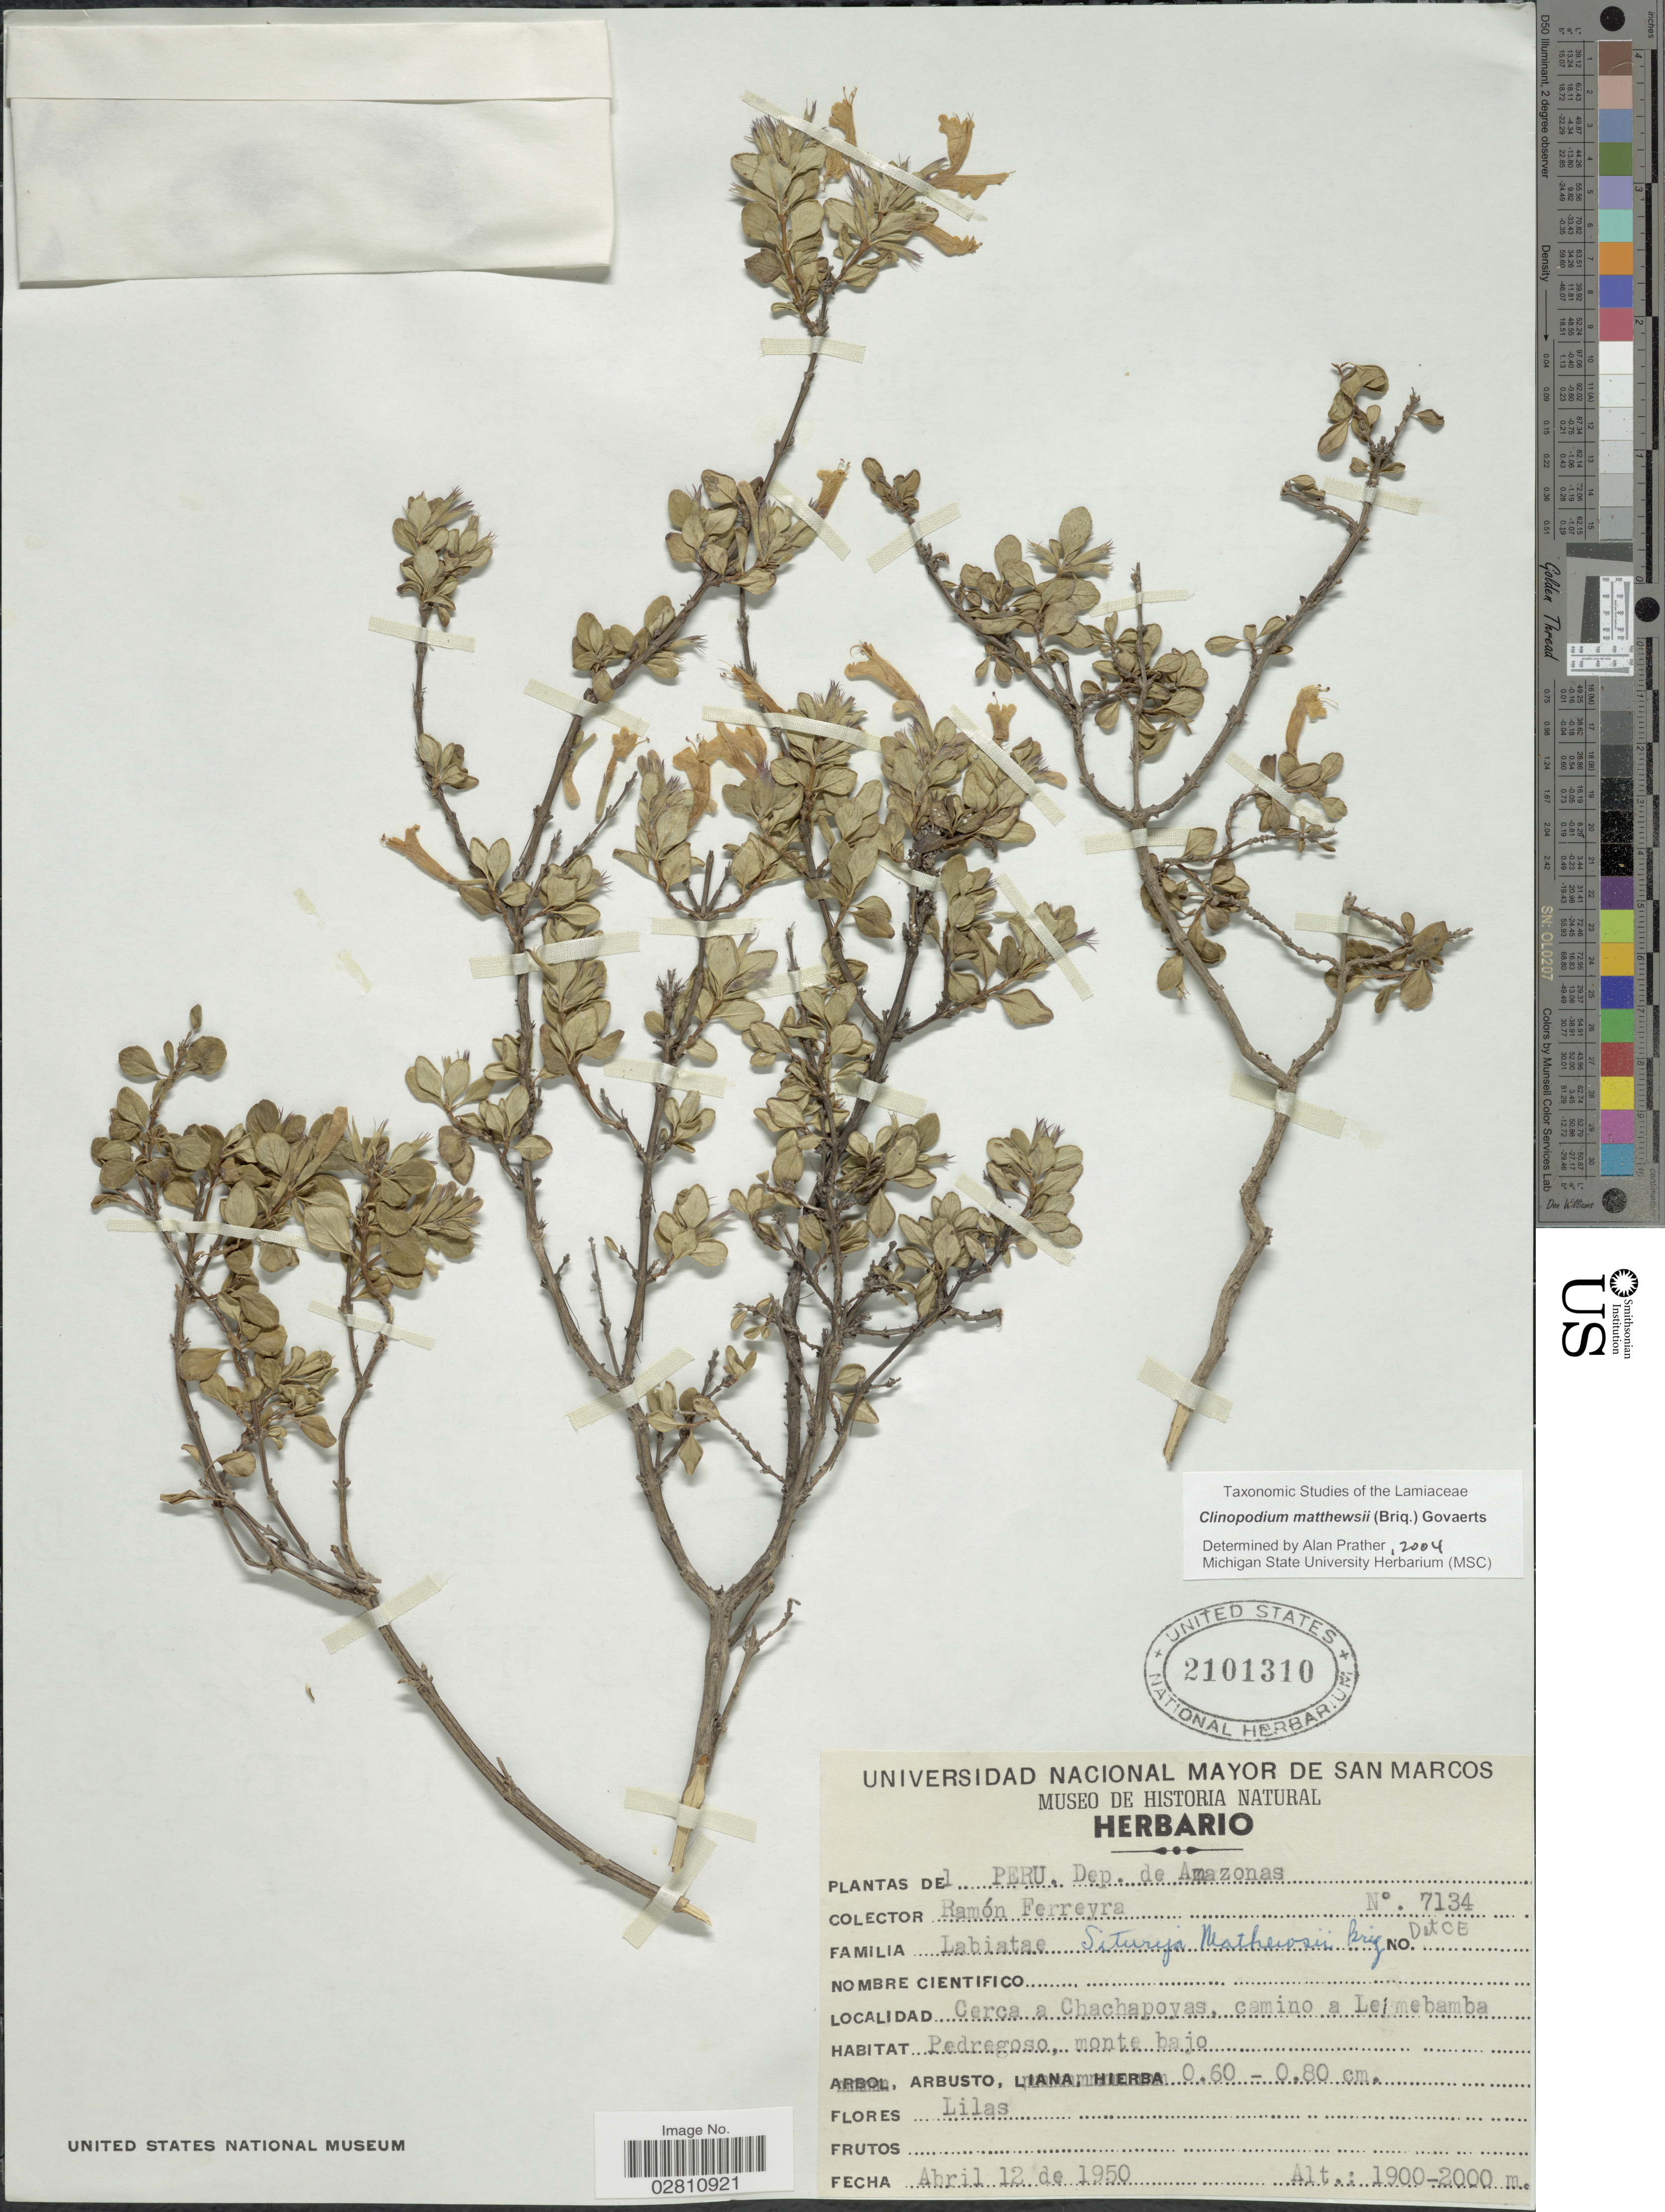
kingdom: Plantae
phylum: Tracheophyta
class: Magnoliopsida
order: Lamiales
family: Lamiaceae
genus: Clinopodium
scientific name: Clinopodium matthewsii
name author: (Briq.) Govaerts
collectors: R. A. Ferreyra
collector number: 7134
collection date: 1950-04-12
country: Peru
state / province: Amazonas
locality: Dep. de Amazonas, Cerca a Chachapoyas, camino a Leimebamba.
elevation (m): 1900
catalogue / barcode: US 2101310